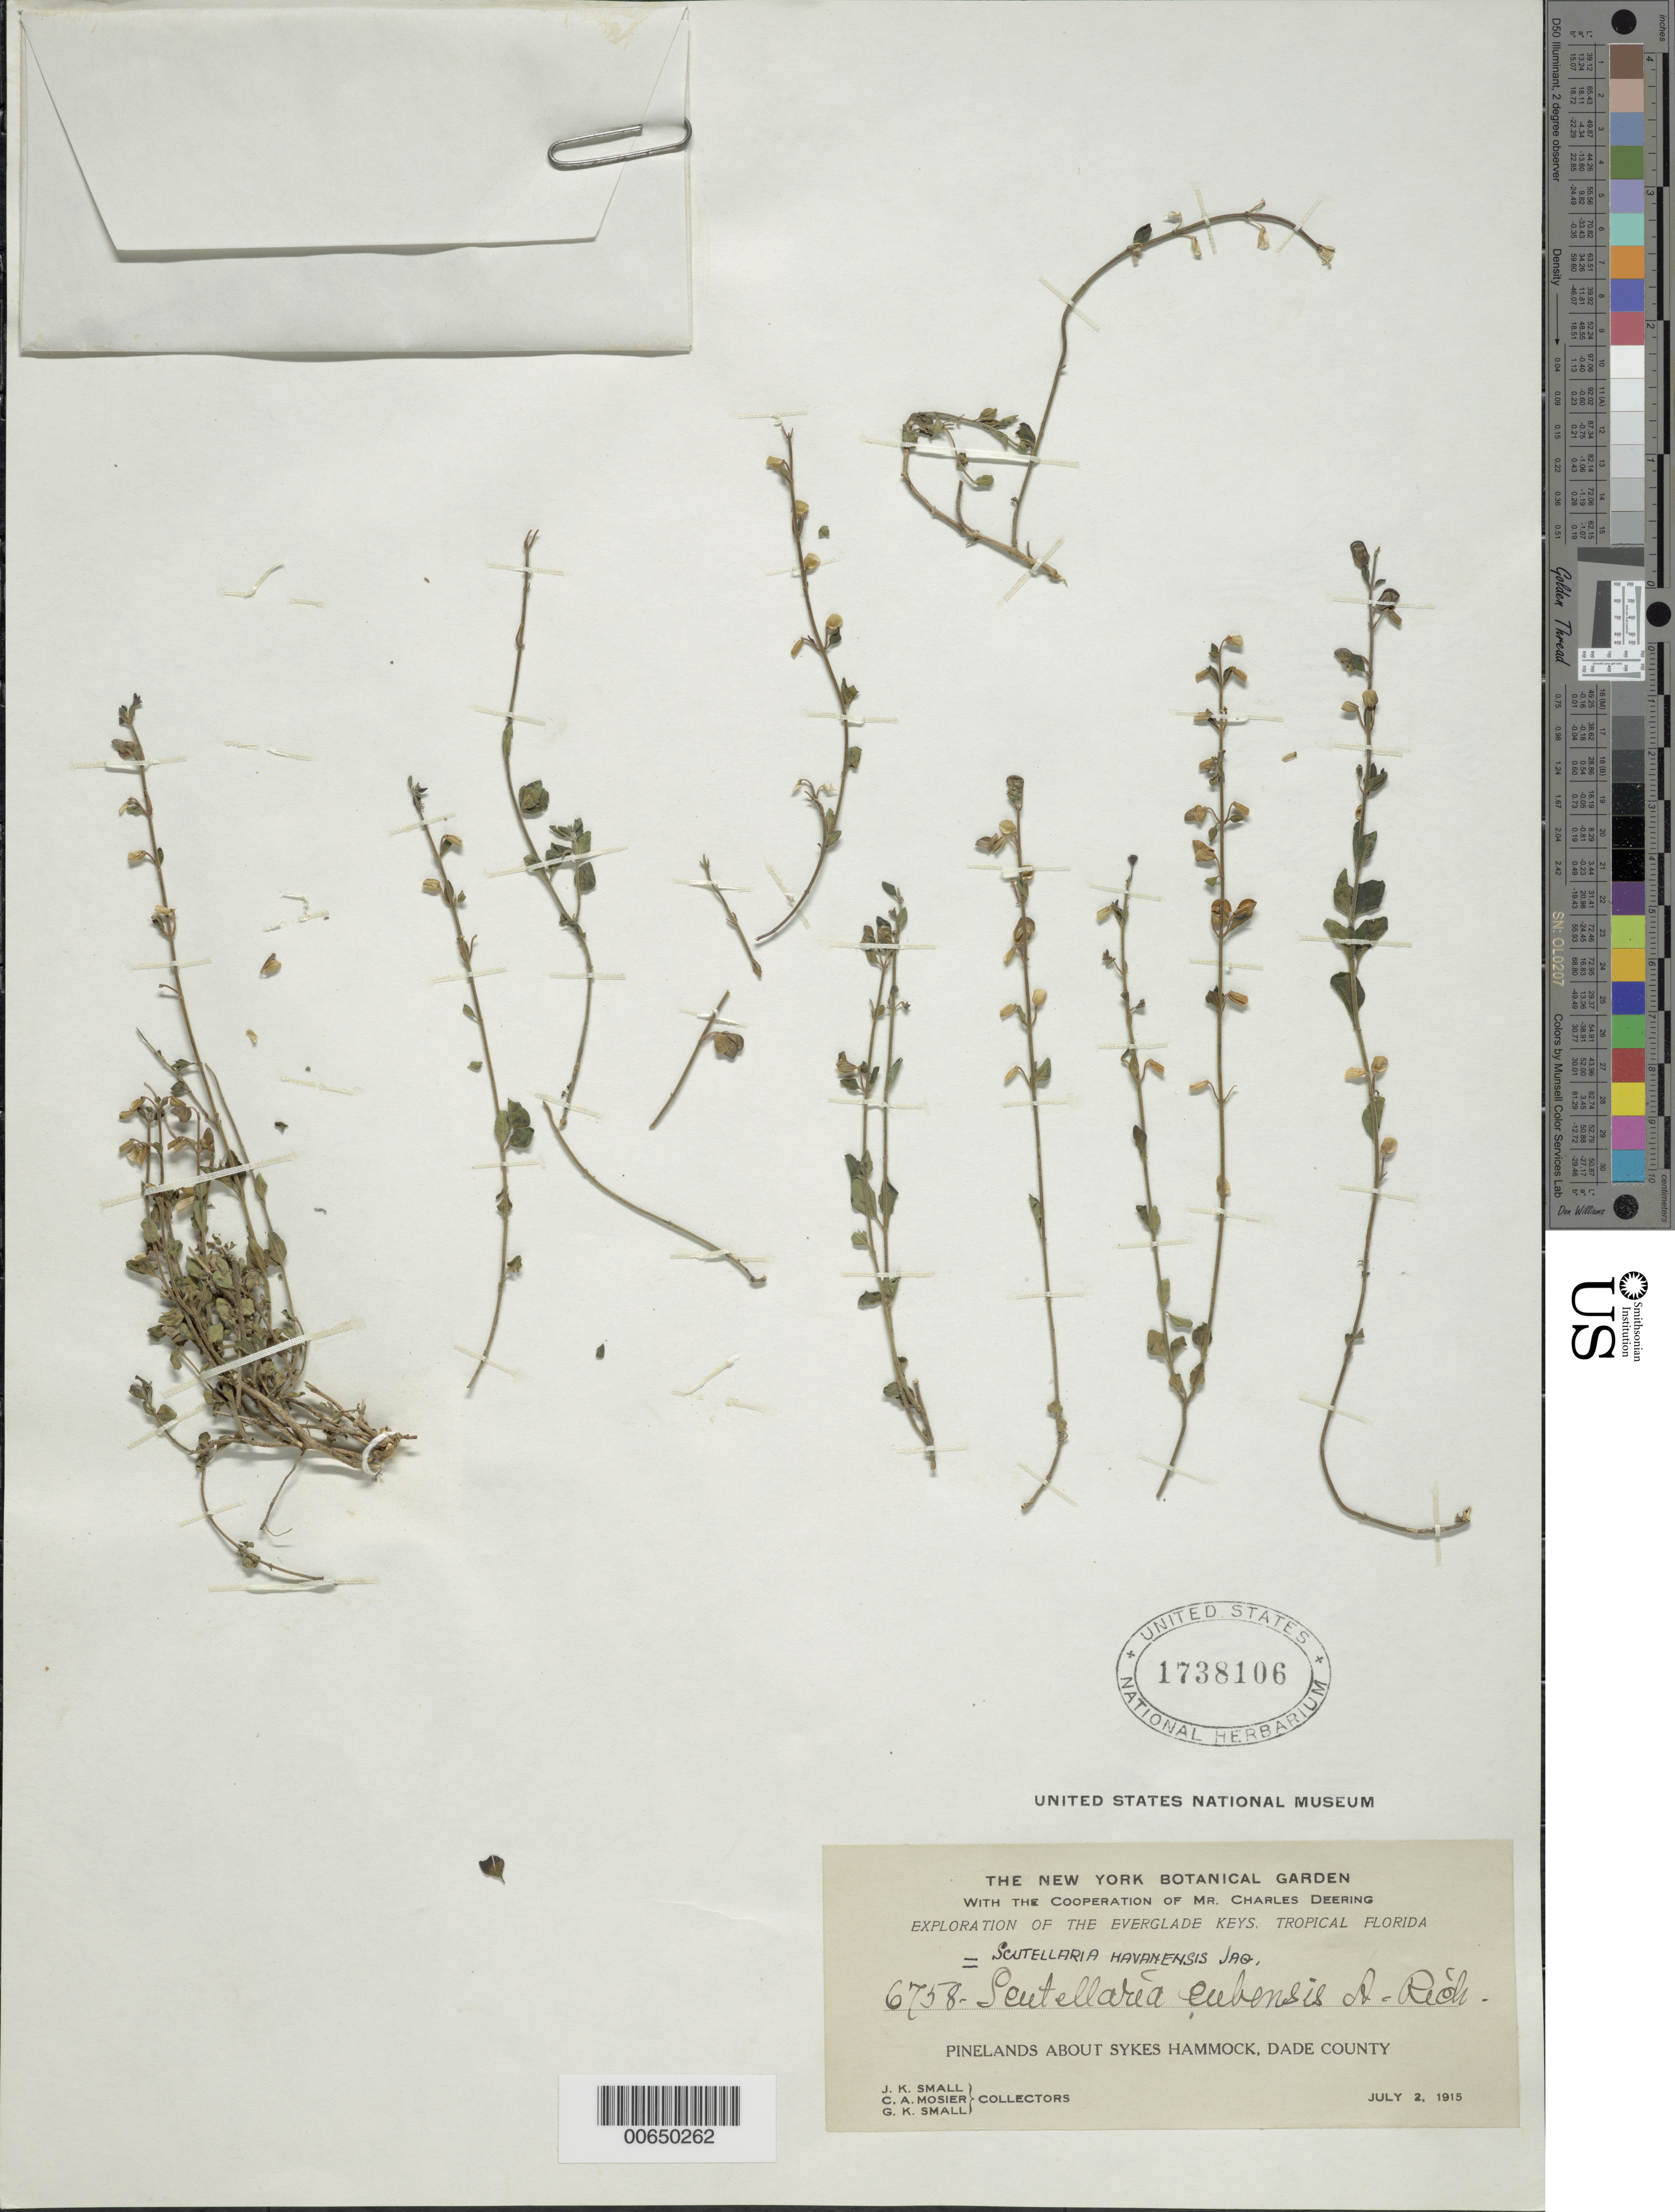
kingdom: Plantae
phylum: Tracheophyta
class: Magnoliopsida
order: Lamiales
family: Lamiaceae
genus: Scutellaria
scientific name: Scutellaria havanensis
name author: Jacq.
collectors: J. K. Small, G. K. Small & C. A. Mosier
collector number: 6758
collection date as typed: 07 Feb 1915 or 02 Jul 1915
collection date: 1915-02-07 or 1915-07-02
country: United States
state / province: Florida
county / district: Dade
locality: About Sykes Hammock.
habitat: Pinelands.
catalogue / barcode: US 1738106